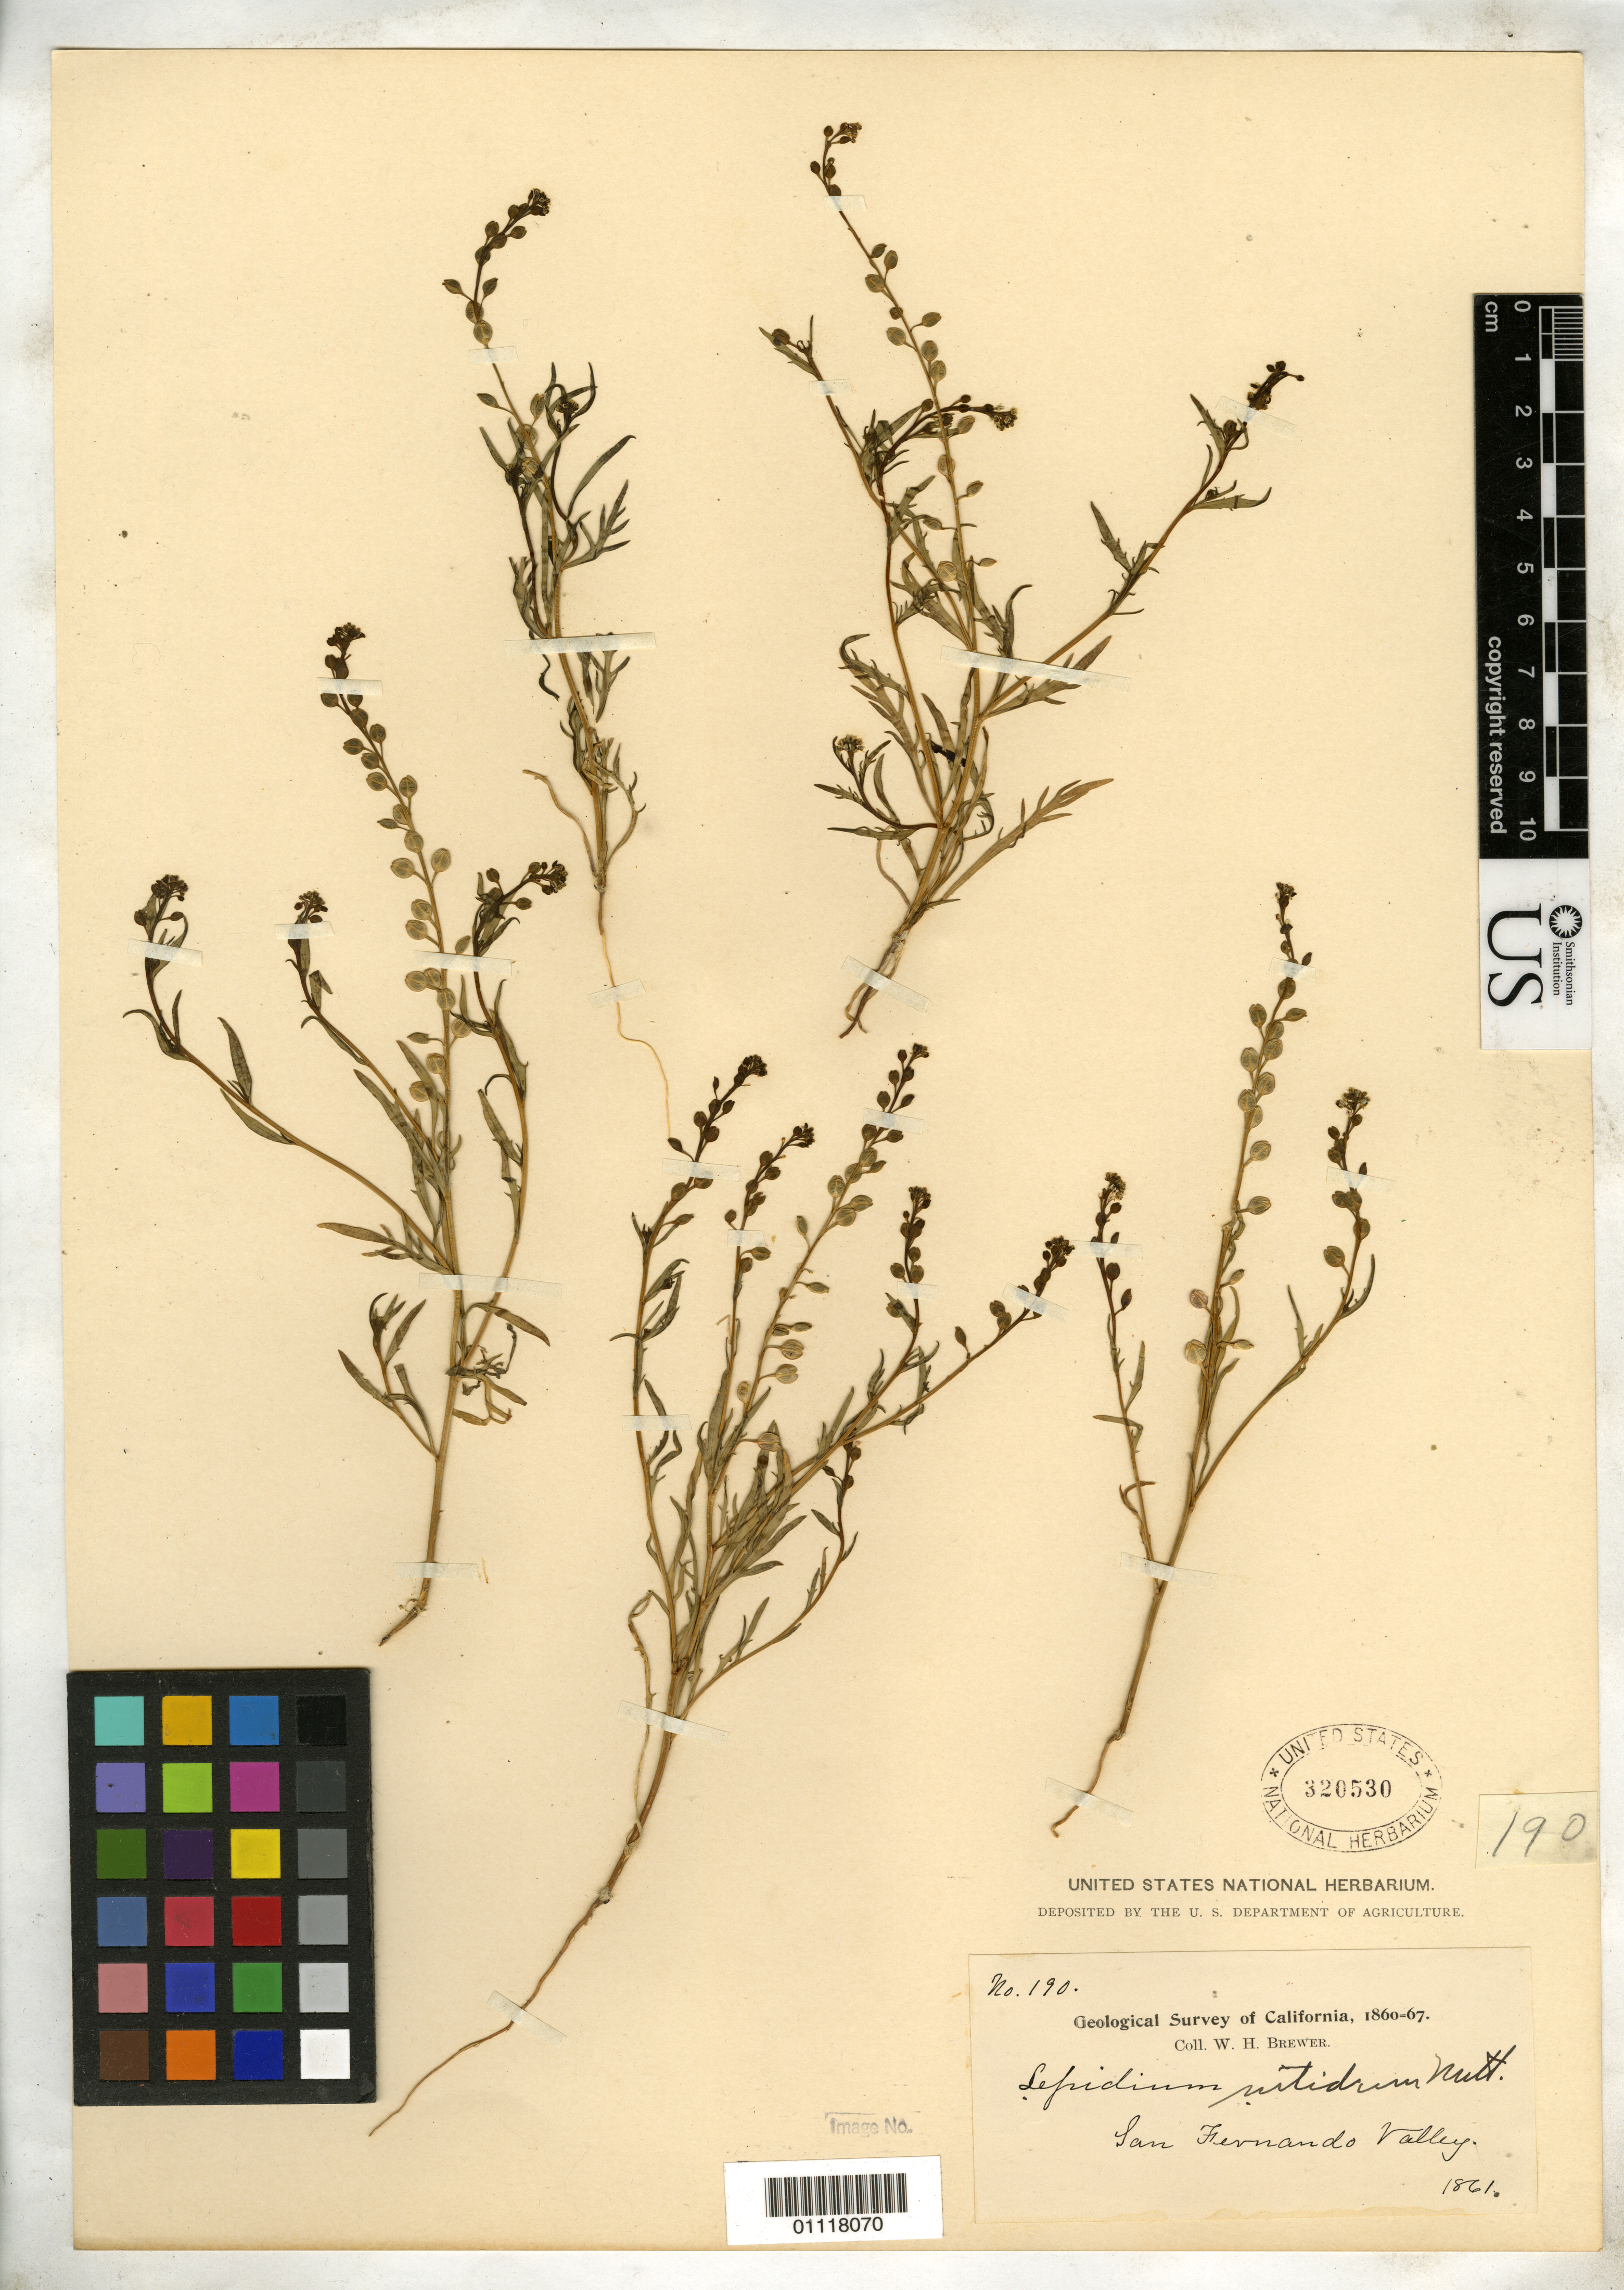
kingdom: Plantae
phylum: Tracheophyta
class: Magnoliopsida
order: Brassicales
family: Brassicaceae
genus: Lepidium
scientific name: Lepidium nitidum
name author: Nutt.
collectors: W. H. Brewer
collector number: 190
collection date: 1861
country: United States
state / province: California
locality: San Fernando Valley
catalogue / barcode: US 320530